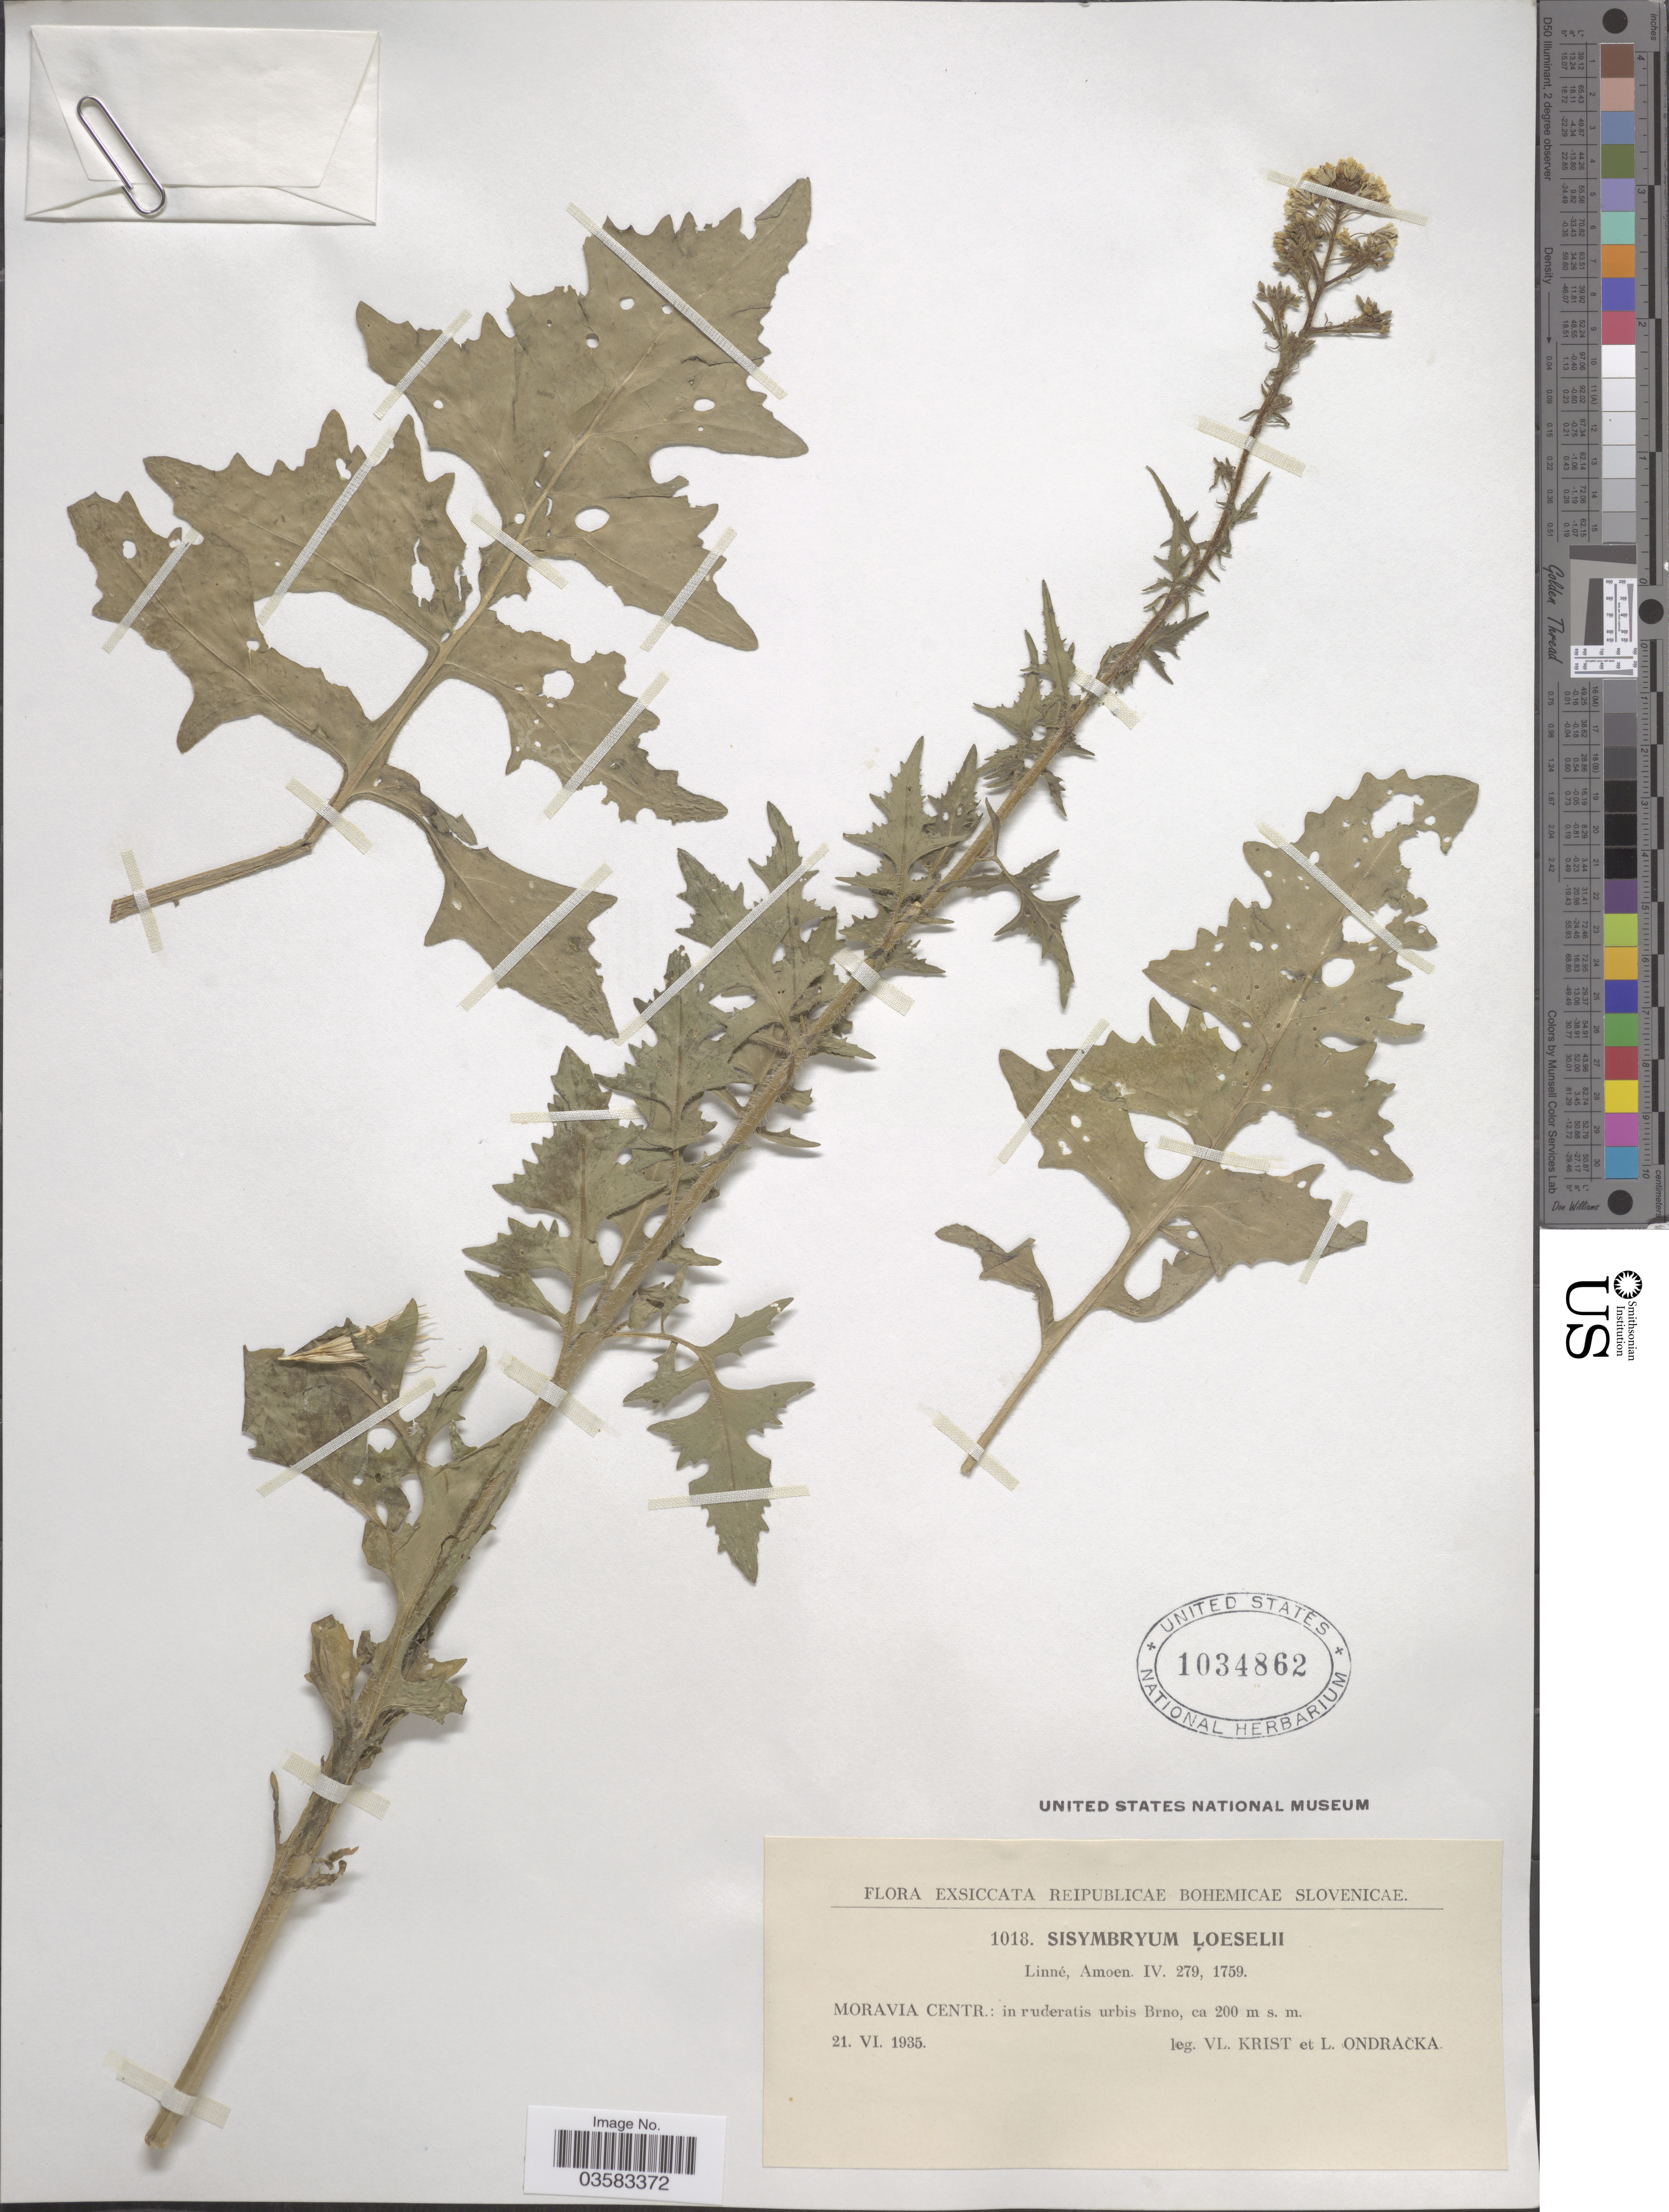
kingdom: Plantae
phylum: Tracheophyta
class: Magnoliopsida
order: Brassicales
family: Brassicaceae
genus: Sisymbrium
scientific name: Sisymbrium loeselii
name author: L.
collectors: V. Krist & L. Ondracka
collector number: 1018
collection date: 1935-06-21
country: Czechia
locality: Moravia Centr.: in ruderatis urbis Brno.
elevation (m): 200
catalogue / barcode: US 1034862